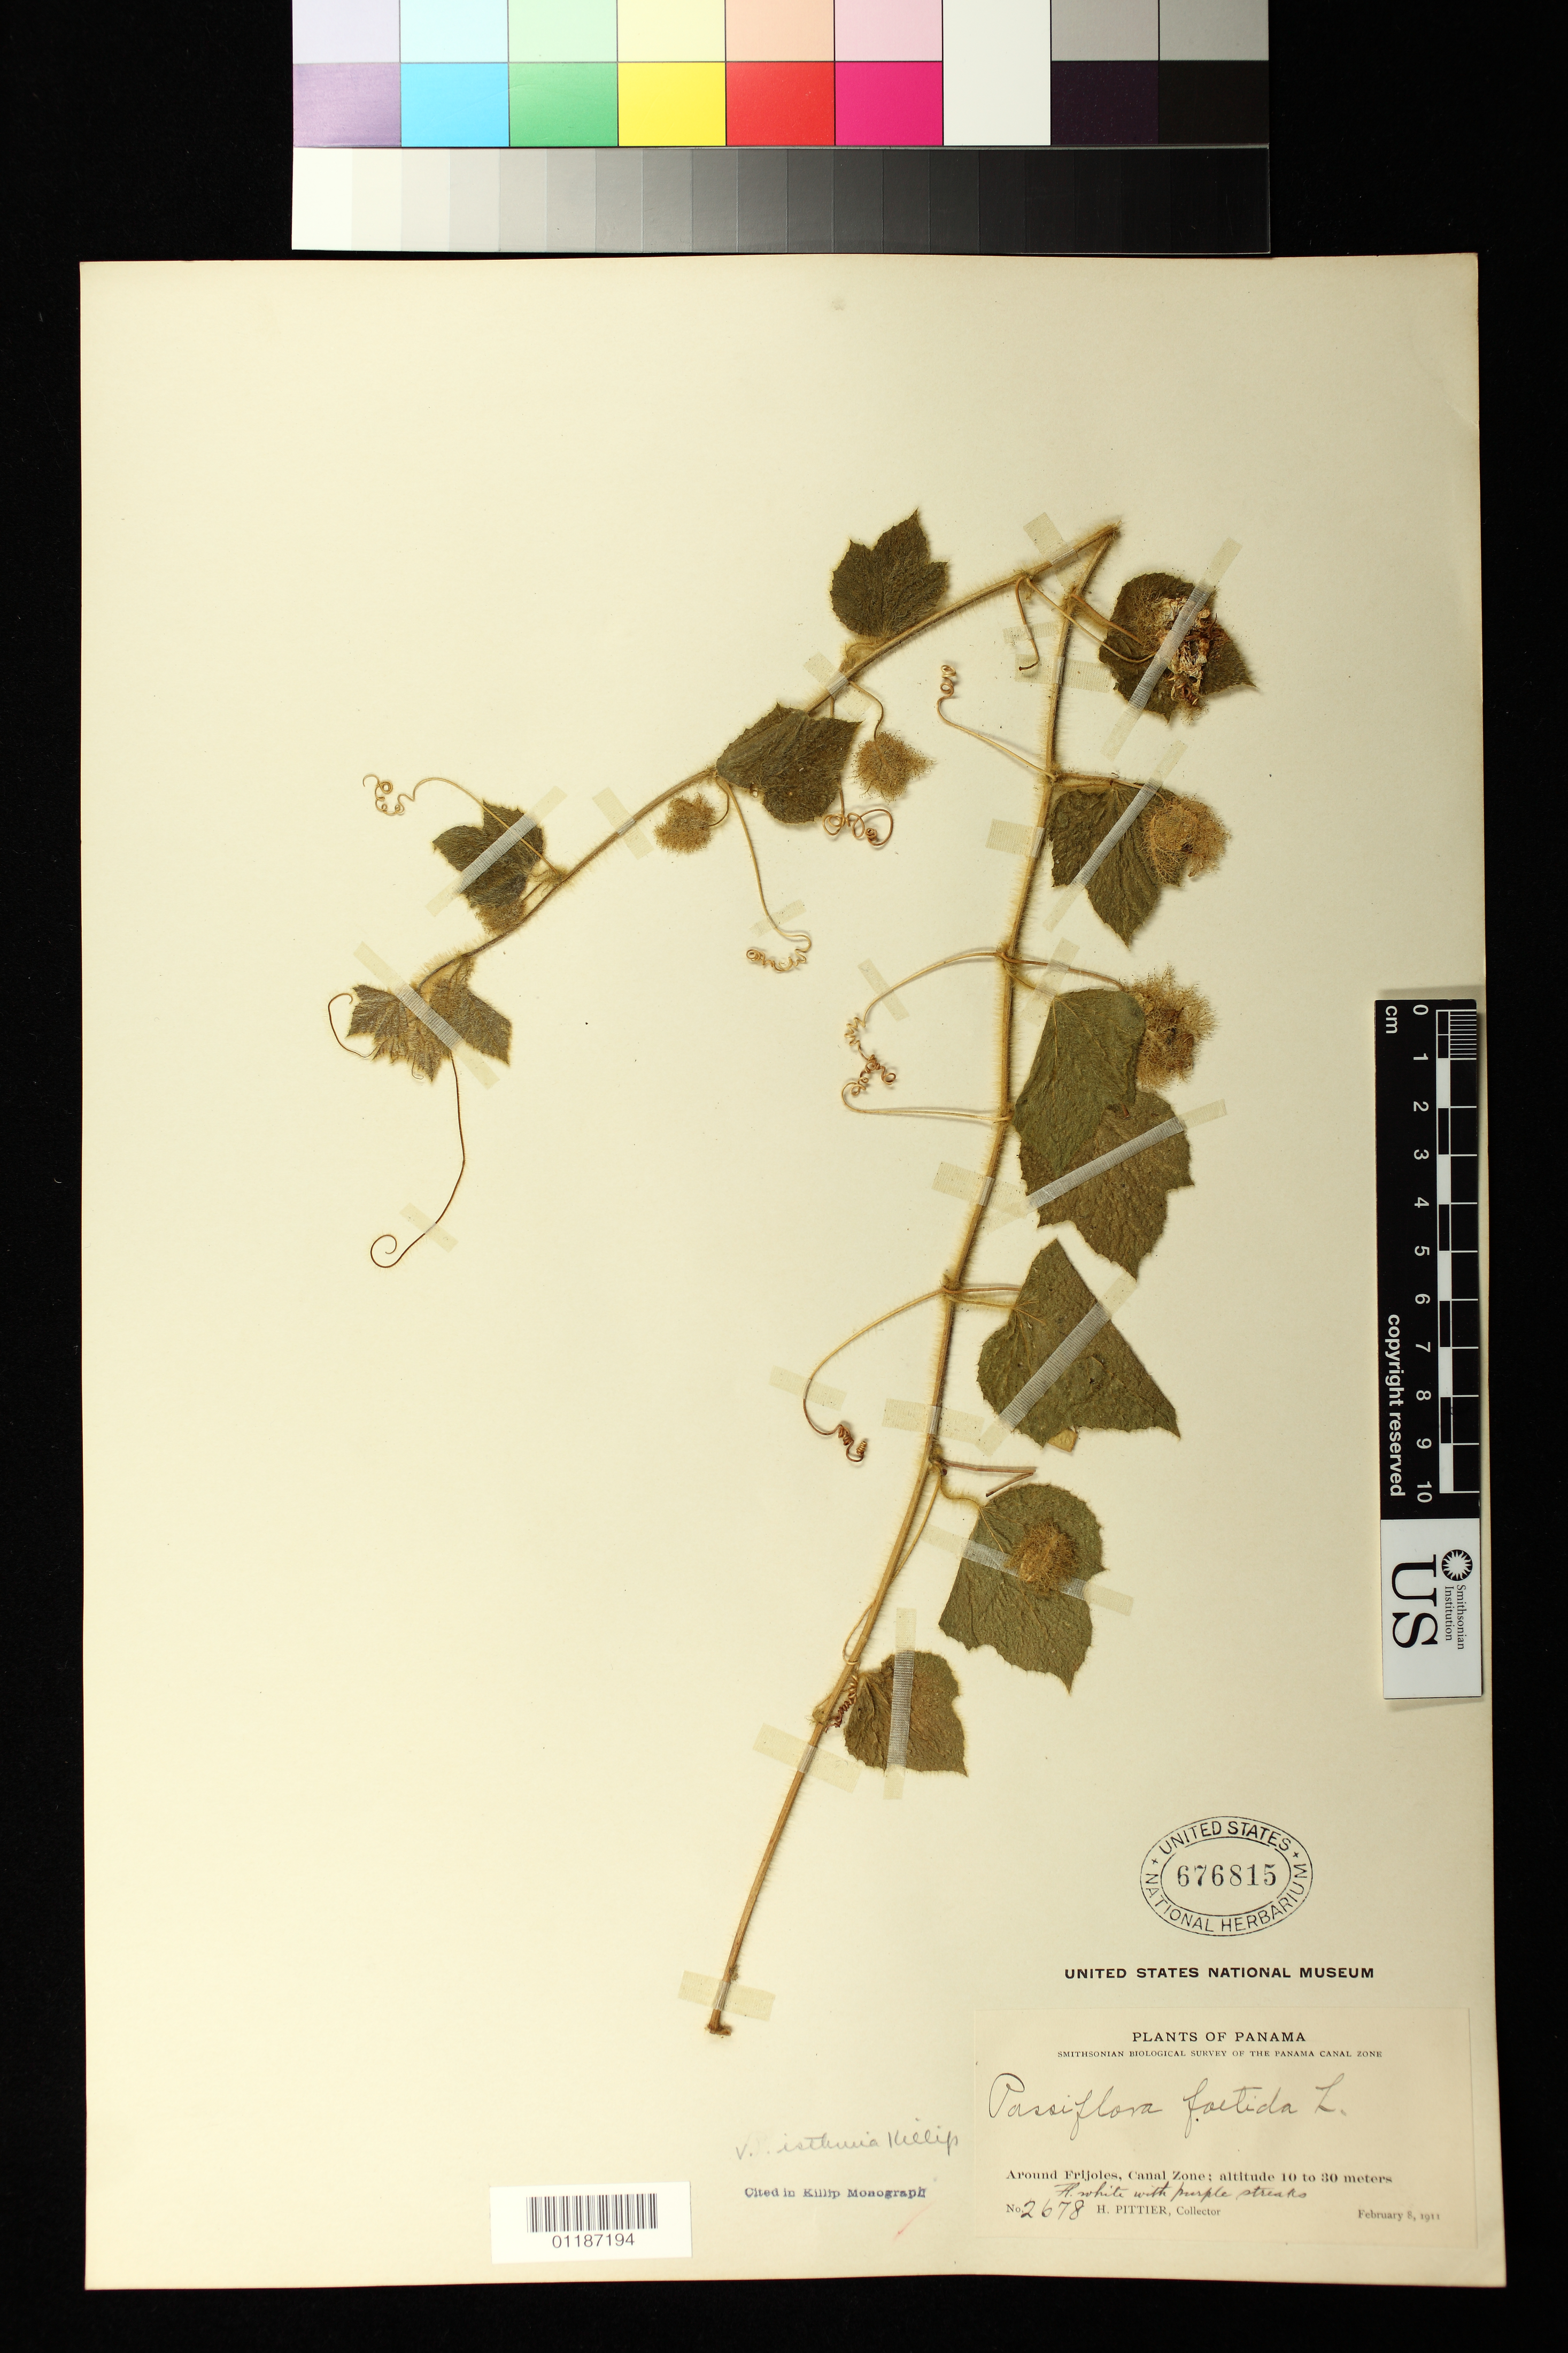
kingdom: Plantae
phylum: Tracheophyta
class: Magnoliopsida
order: Malpighiales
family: Passifloraceae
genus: Passiflora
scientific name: Passiflora foetida var. isthmia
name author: Killip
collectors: H. F. Pittier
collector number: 2678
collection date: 1911-02-08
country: Panama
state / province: Colón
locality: Around Frijoles, Canal Zone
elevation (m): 10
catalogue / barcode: US 676815